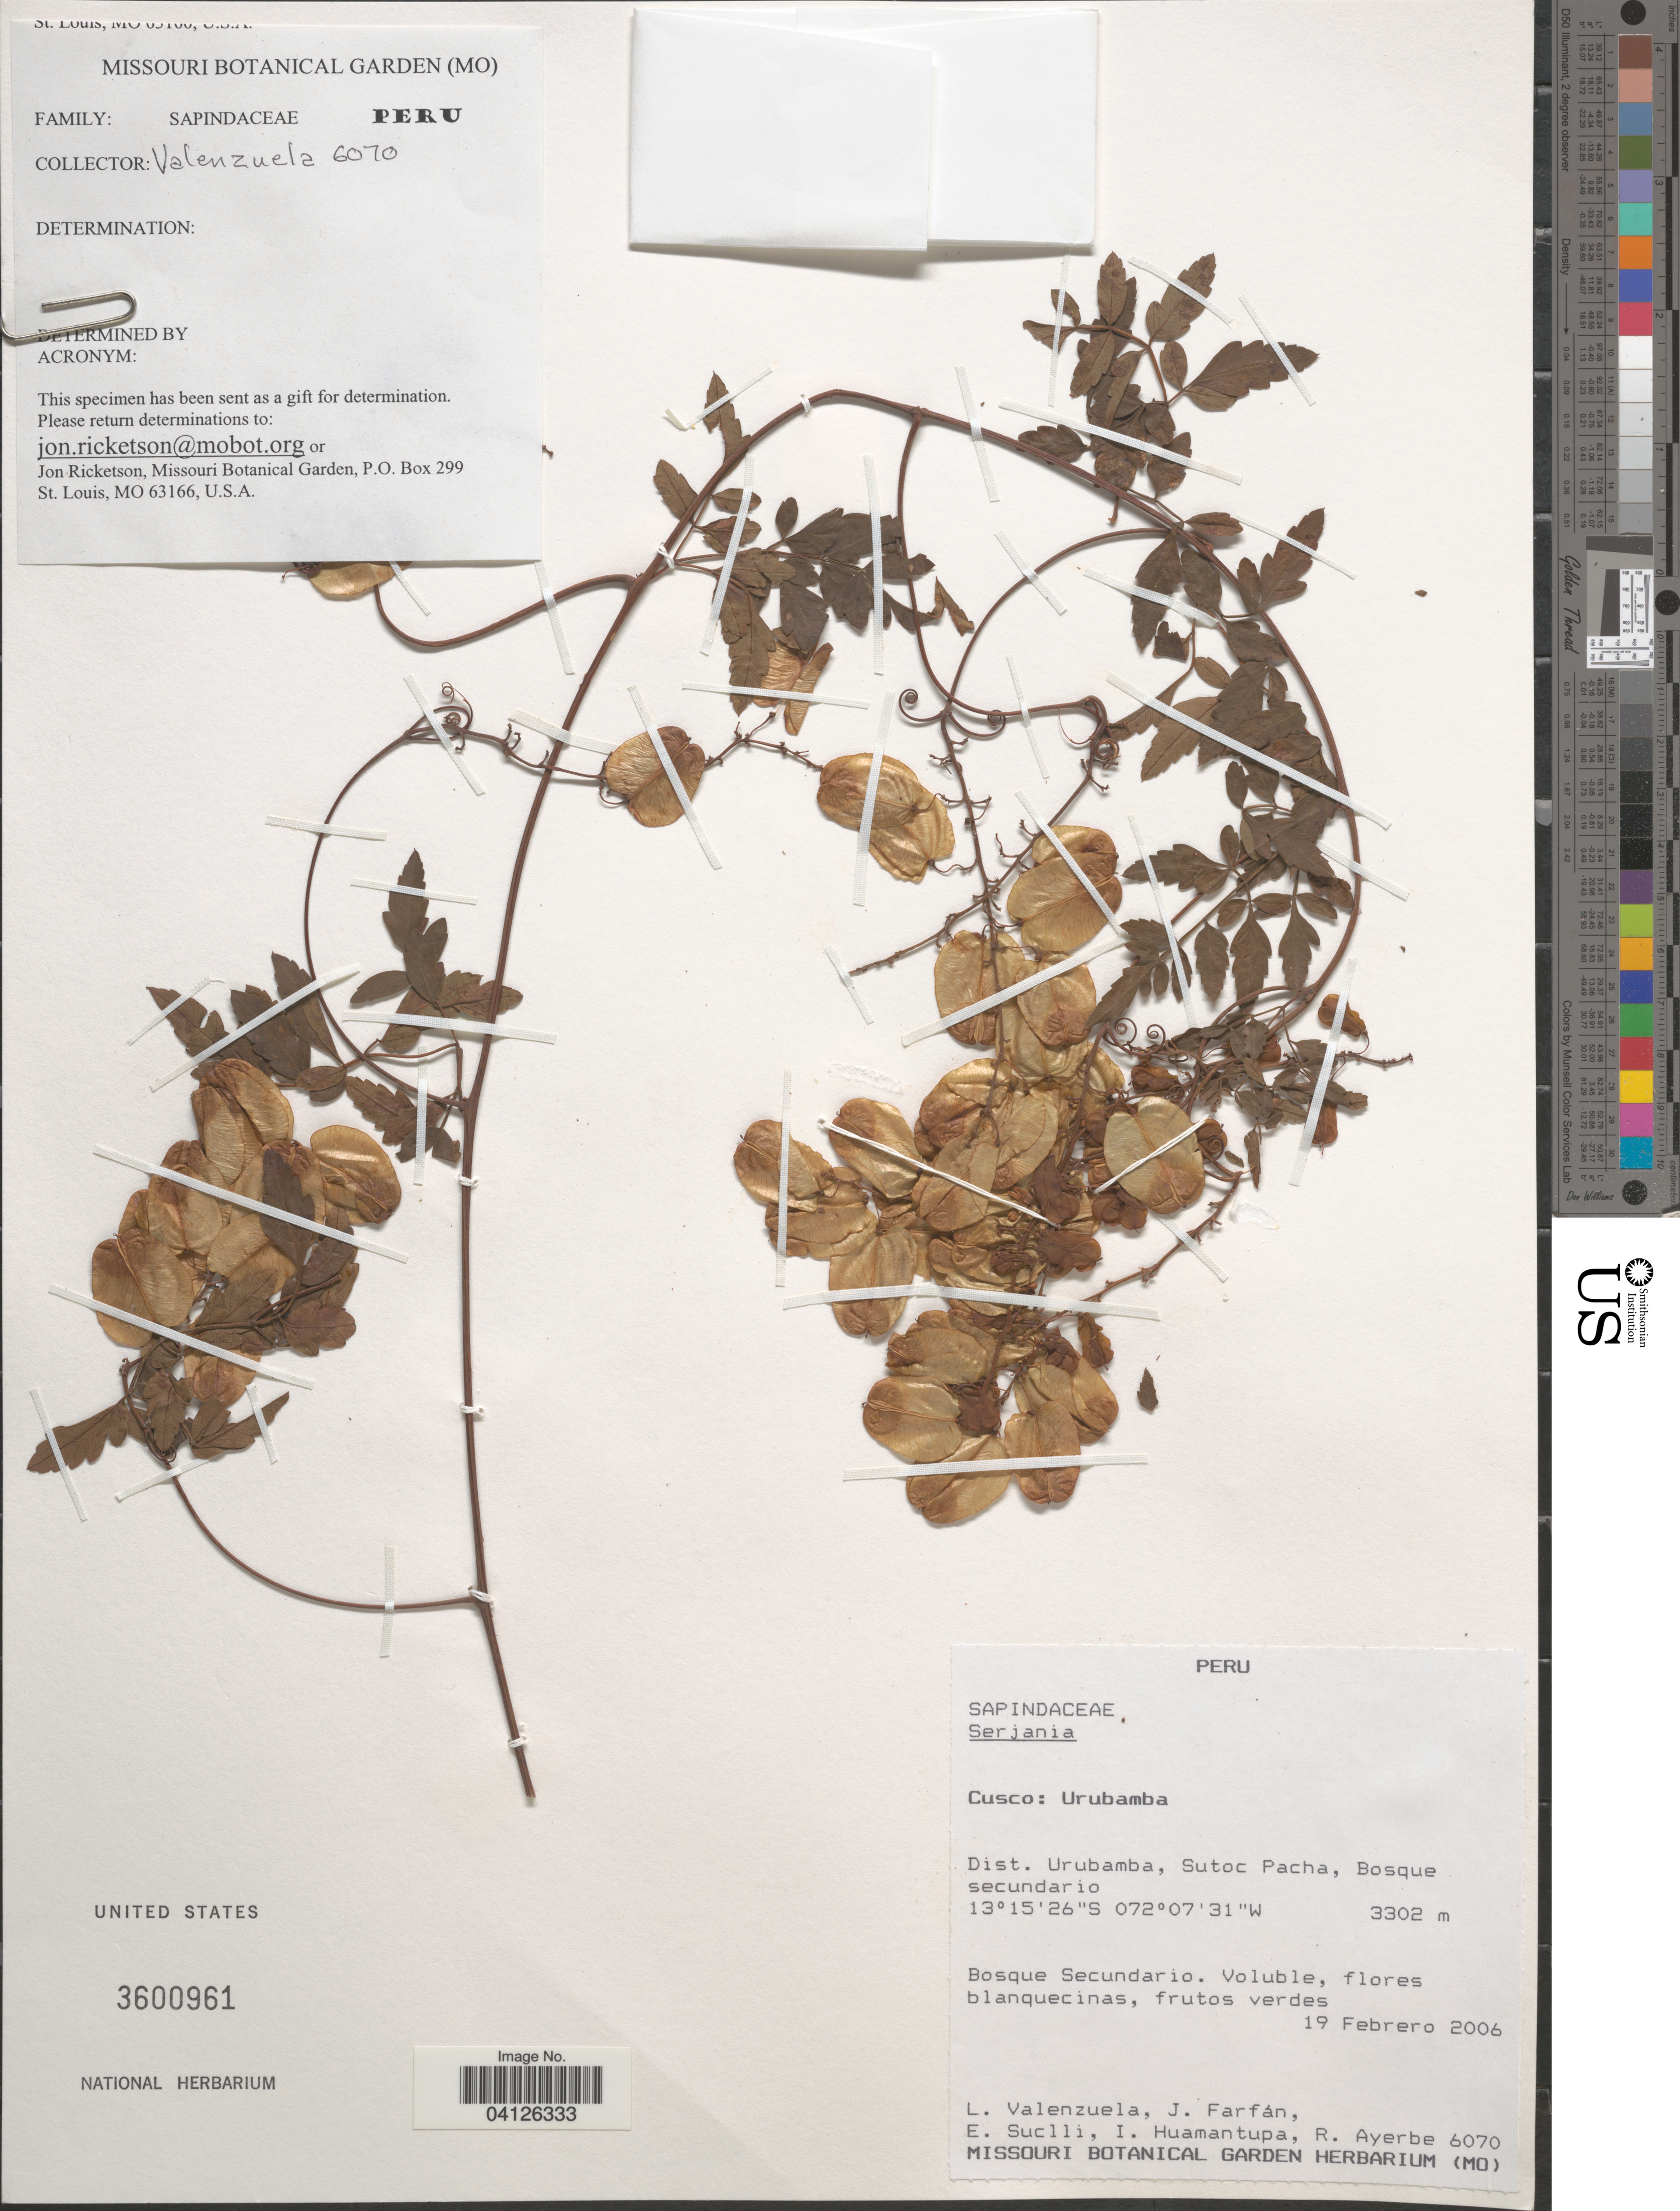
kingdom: Plantae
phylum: Tracheophyta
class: Magnoliopsida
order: Sapindales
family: Sapindaceae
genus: Serjania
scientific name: Serjania orbicularis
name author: Radlk.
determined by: Acevedo-Rodriguez, P., (US), Smithsonian Institution - National Museum of Natural History (UNITED STATES)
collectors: L. Valenzuela, J. Farfán, E. Suclli, I. Huamantupa & R. Ayerbe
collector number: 6070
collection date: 2006-02-19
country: Peru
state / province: Cusco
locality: Urubamba. Dist. Urubamba, Sutoc Pacha.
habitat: Bosque secundario.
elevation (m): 3302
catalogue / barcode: US 3600961